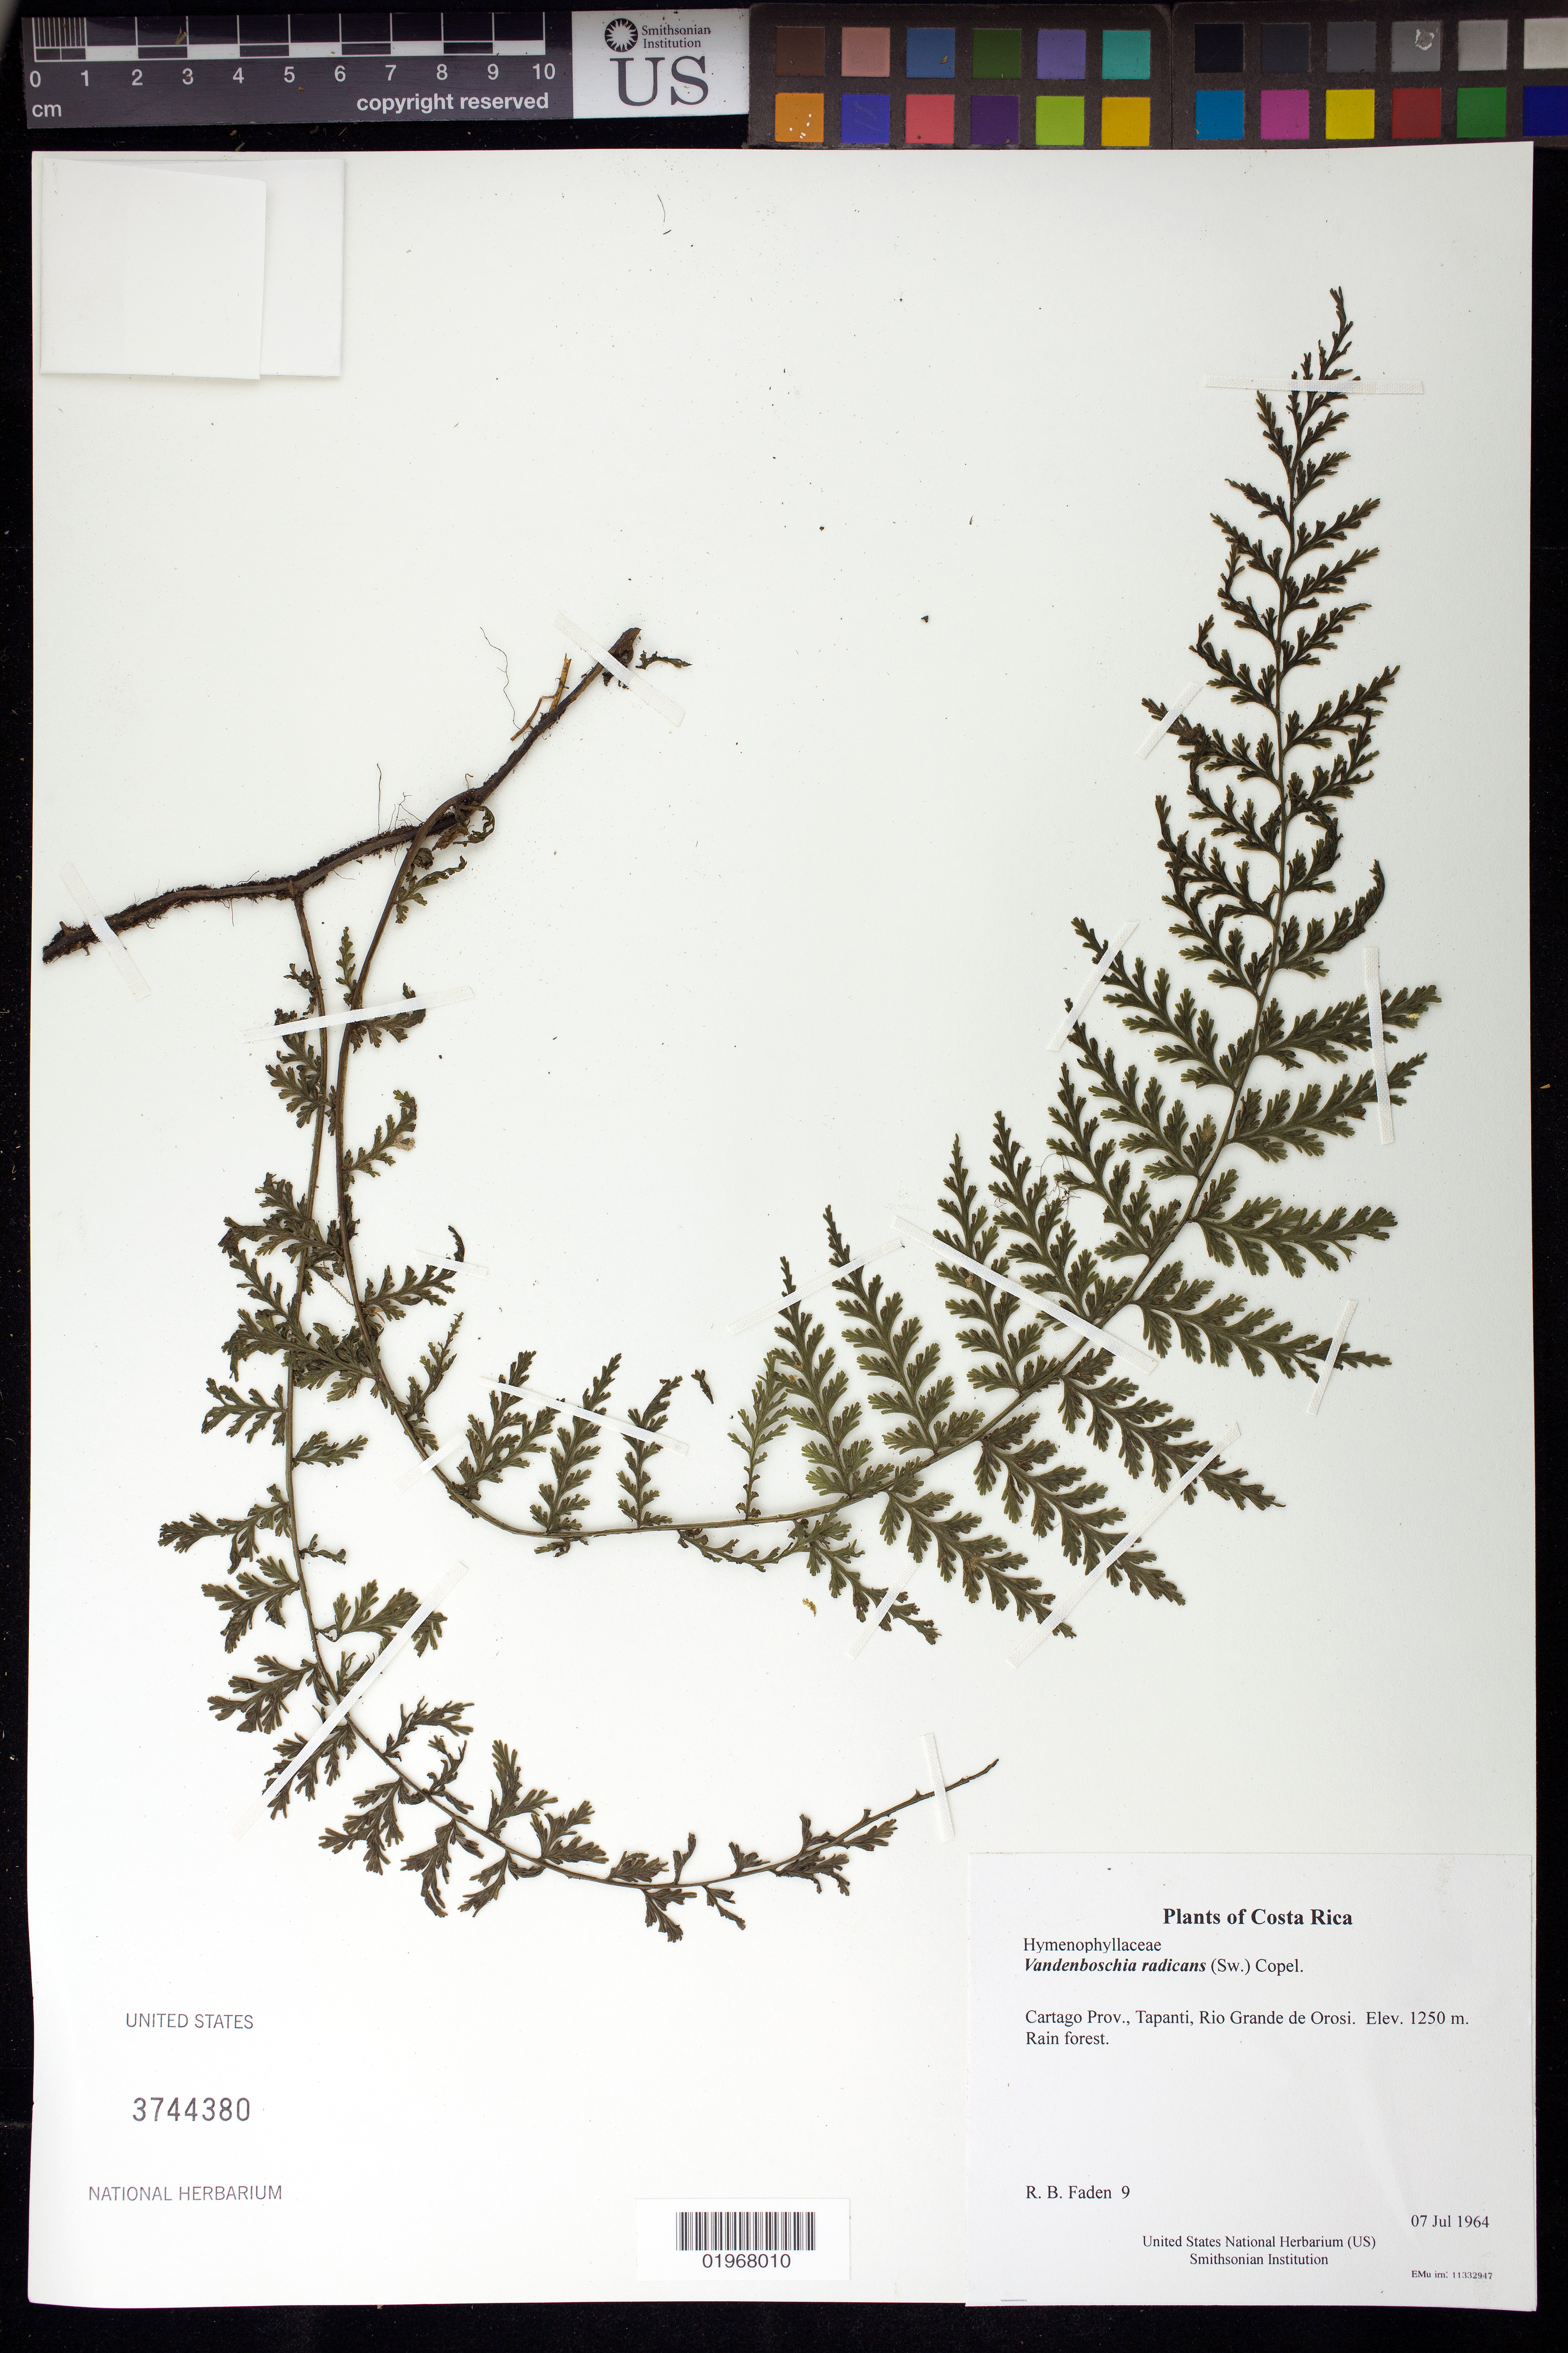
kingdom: Plantae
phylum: Tracheophyta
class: Polypodiopsida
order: Hymenophyllales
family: Hymenophyllaceae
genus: Vandenboschia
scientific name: Vandenboschia radicans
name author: (Sw.) Copel.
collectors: R. B. Faden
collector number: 9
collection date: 1964-07-07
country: Costa Rica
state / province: Cartago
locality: Tapanti, Rio Grande de Orosi.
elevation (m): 1250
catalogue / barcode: US 3744380